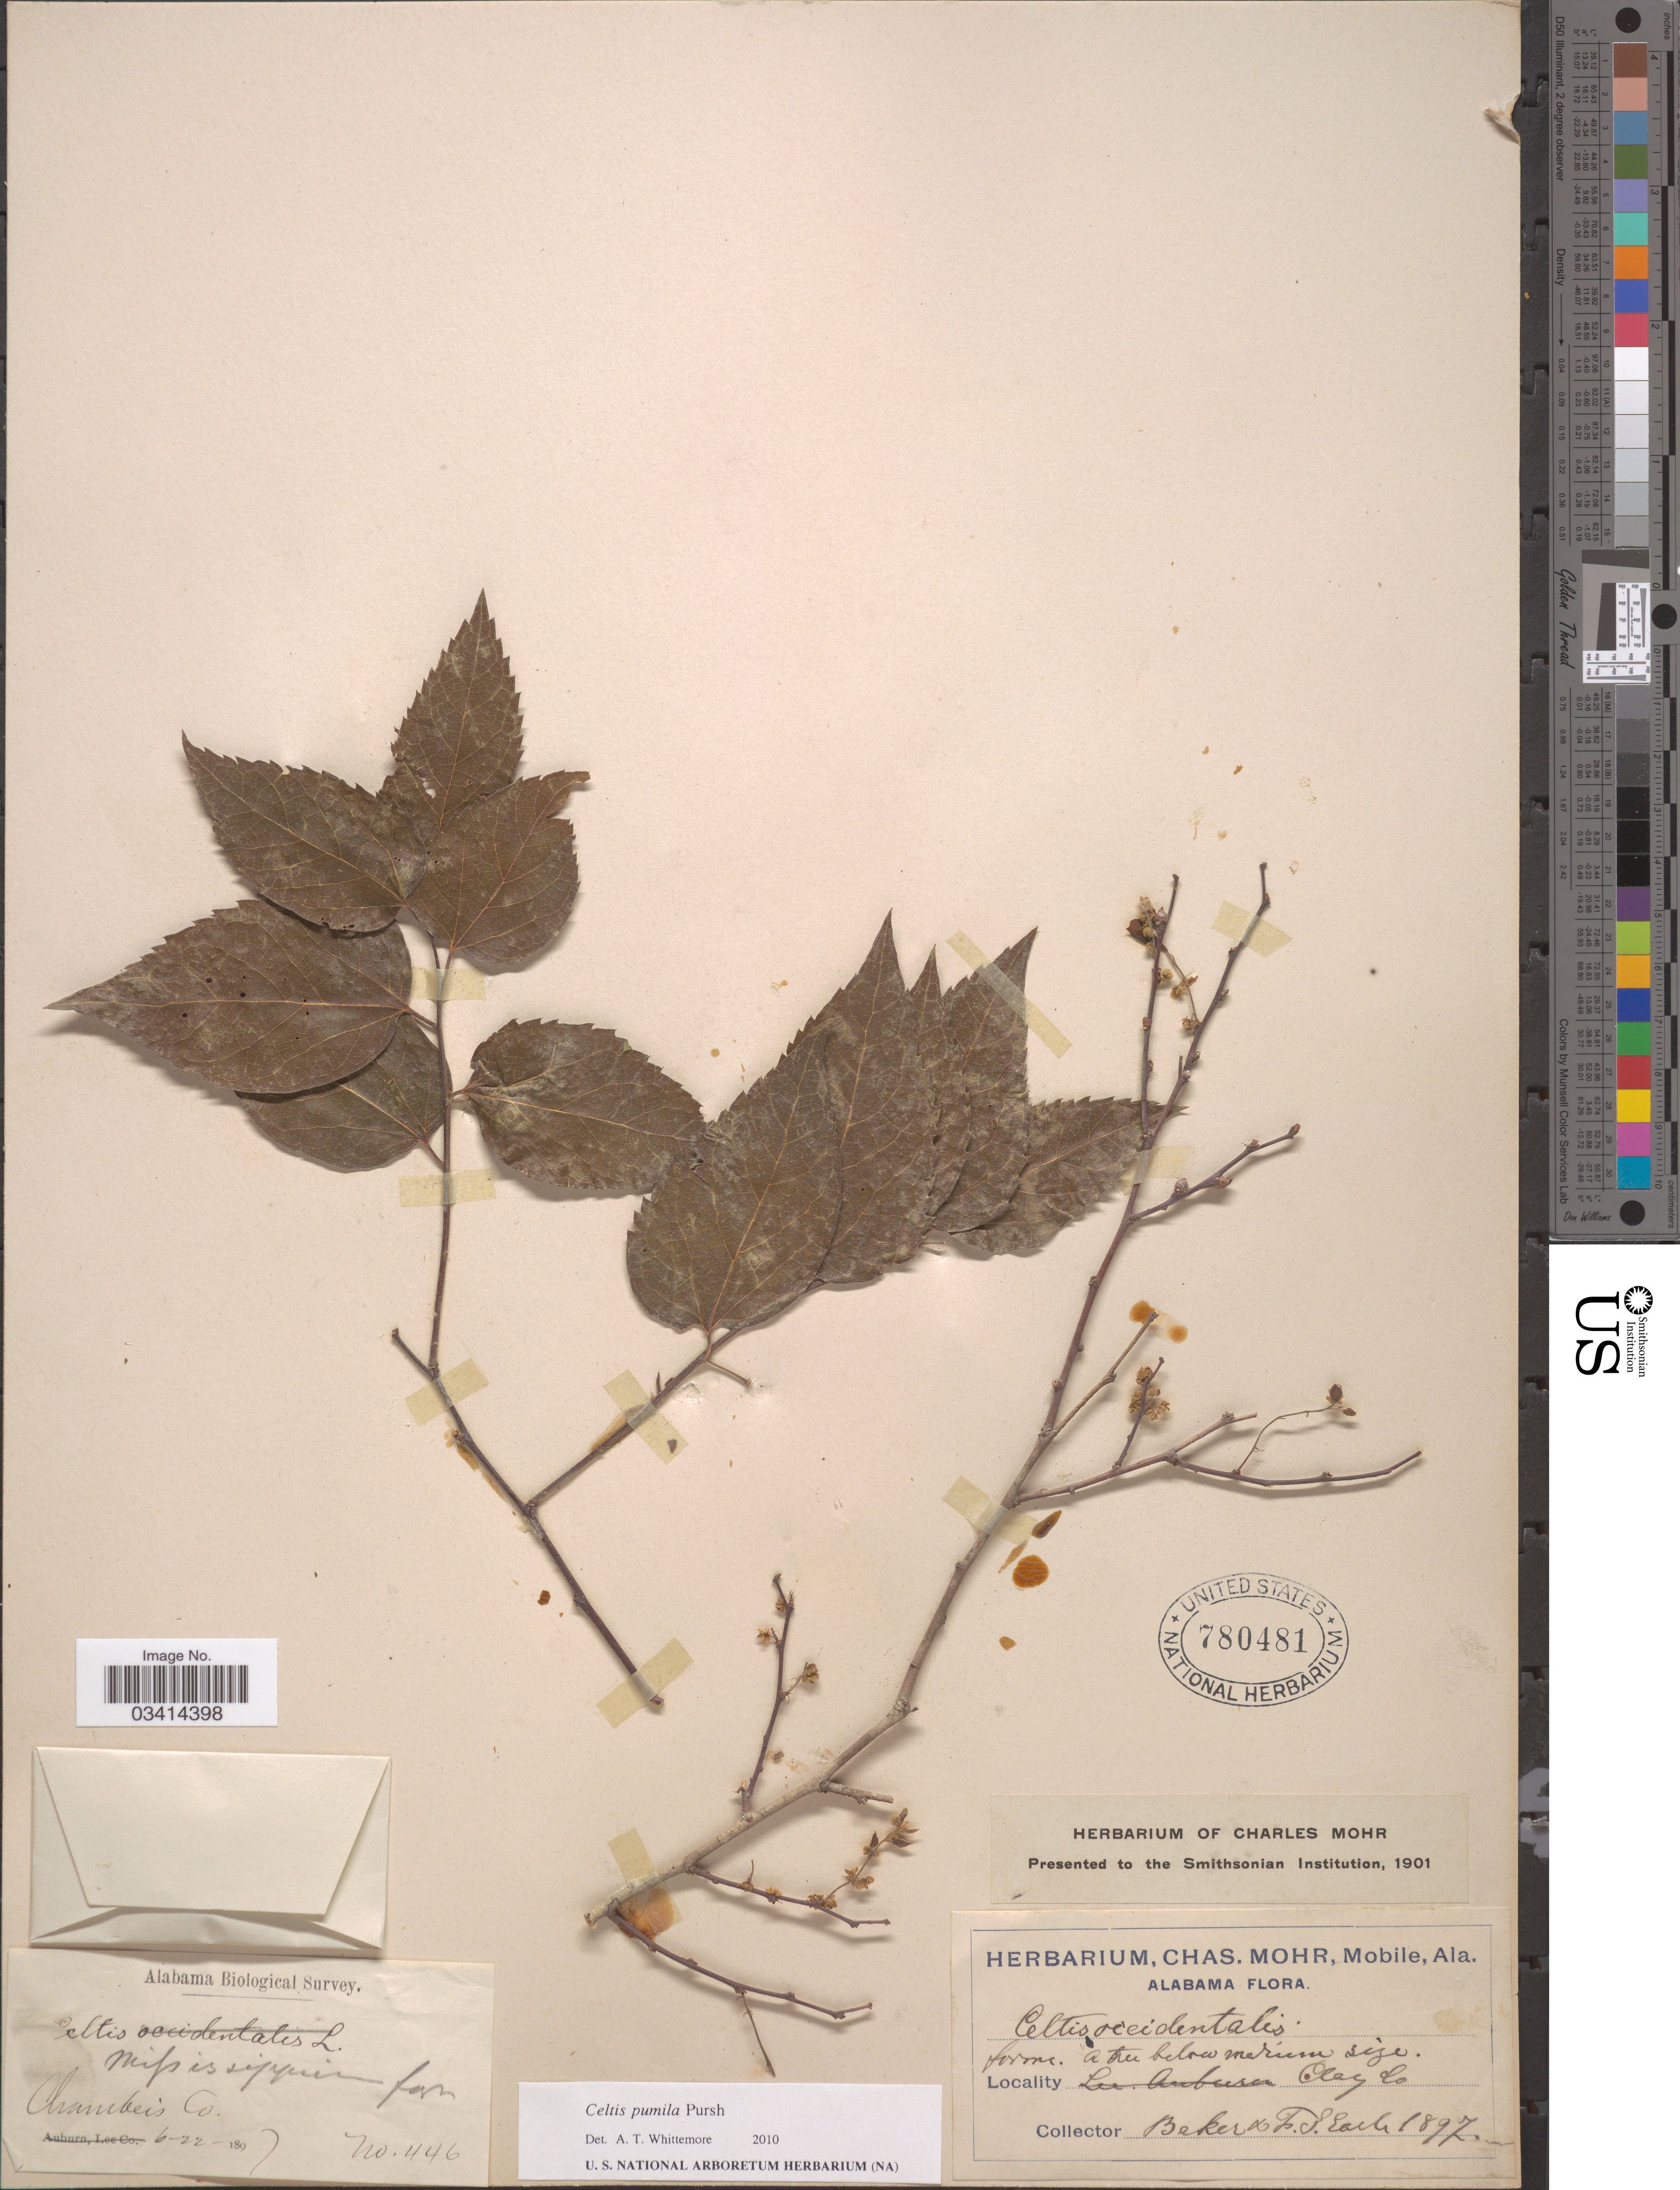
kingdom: Plantae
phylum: Tracheophyta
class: Magnoliopsida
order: Rosales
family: Cannabaceae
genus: Celtis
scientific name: Celtis tenuifolia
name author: Nutt.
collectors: -- Baker & F. S. Earle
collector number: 446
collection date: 1897-06-22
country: United States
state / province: Alabama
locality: Chamber's Co. Clay Co.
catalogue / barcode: US 780481